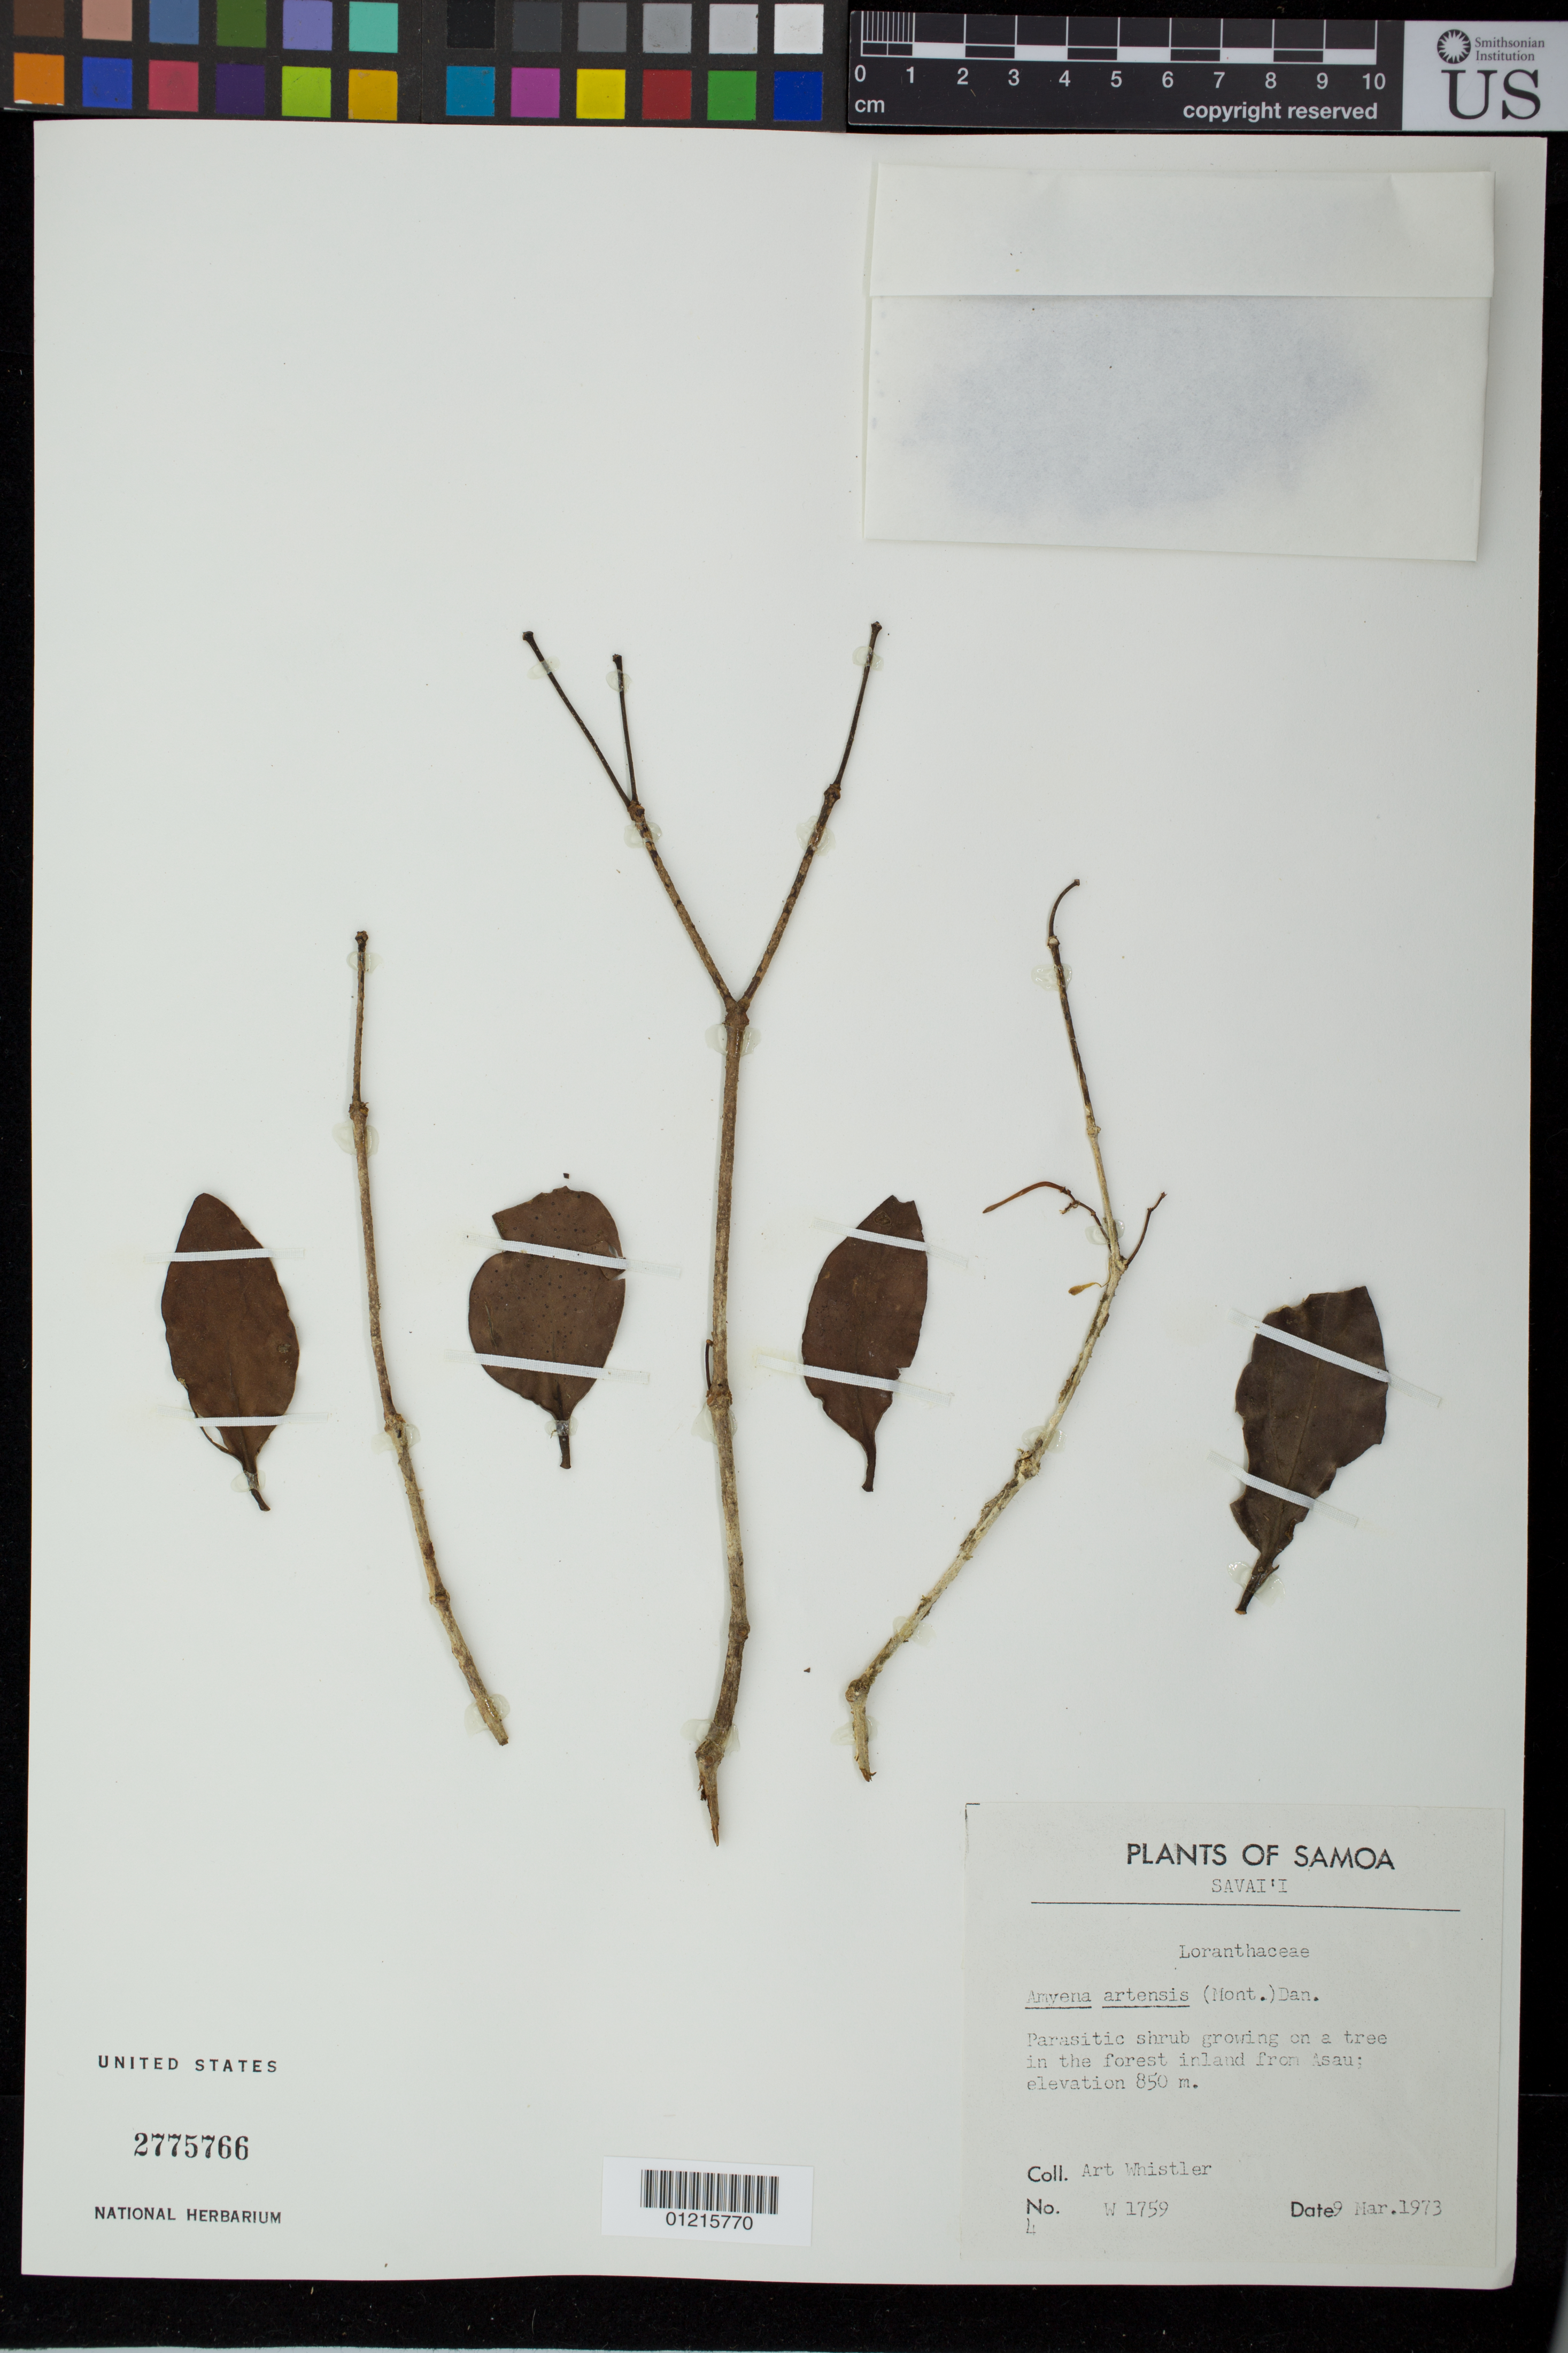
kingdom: Plantae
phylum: Tracheophyta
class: Magnoliopsida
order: Santalales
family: Loranthaceae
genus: Amyema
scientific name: Amyema artensis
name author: Danser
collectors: A. Whistler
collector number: W 1759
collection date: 1973-03-09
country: Samoa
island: Savai'i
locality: Inland from Asau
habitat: in the forest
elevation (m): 850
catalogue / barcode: US 2775766